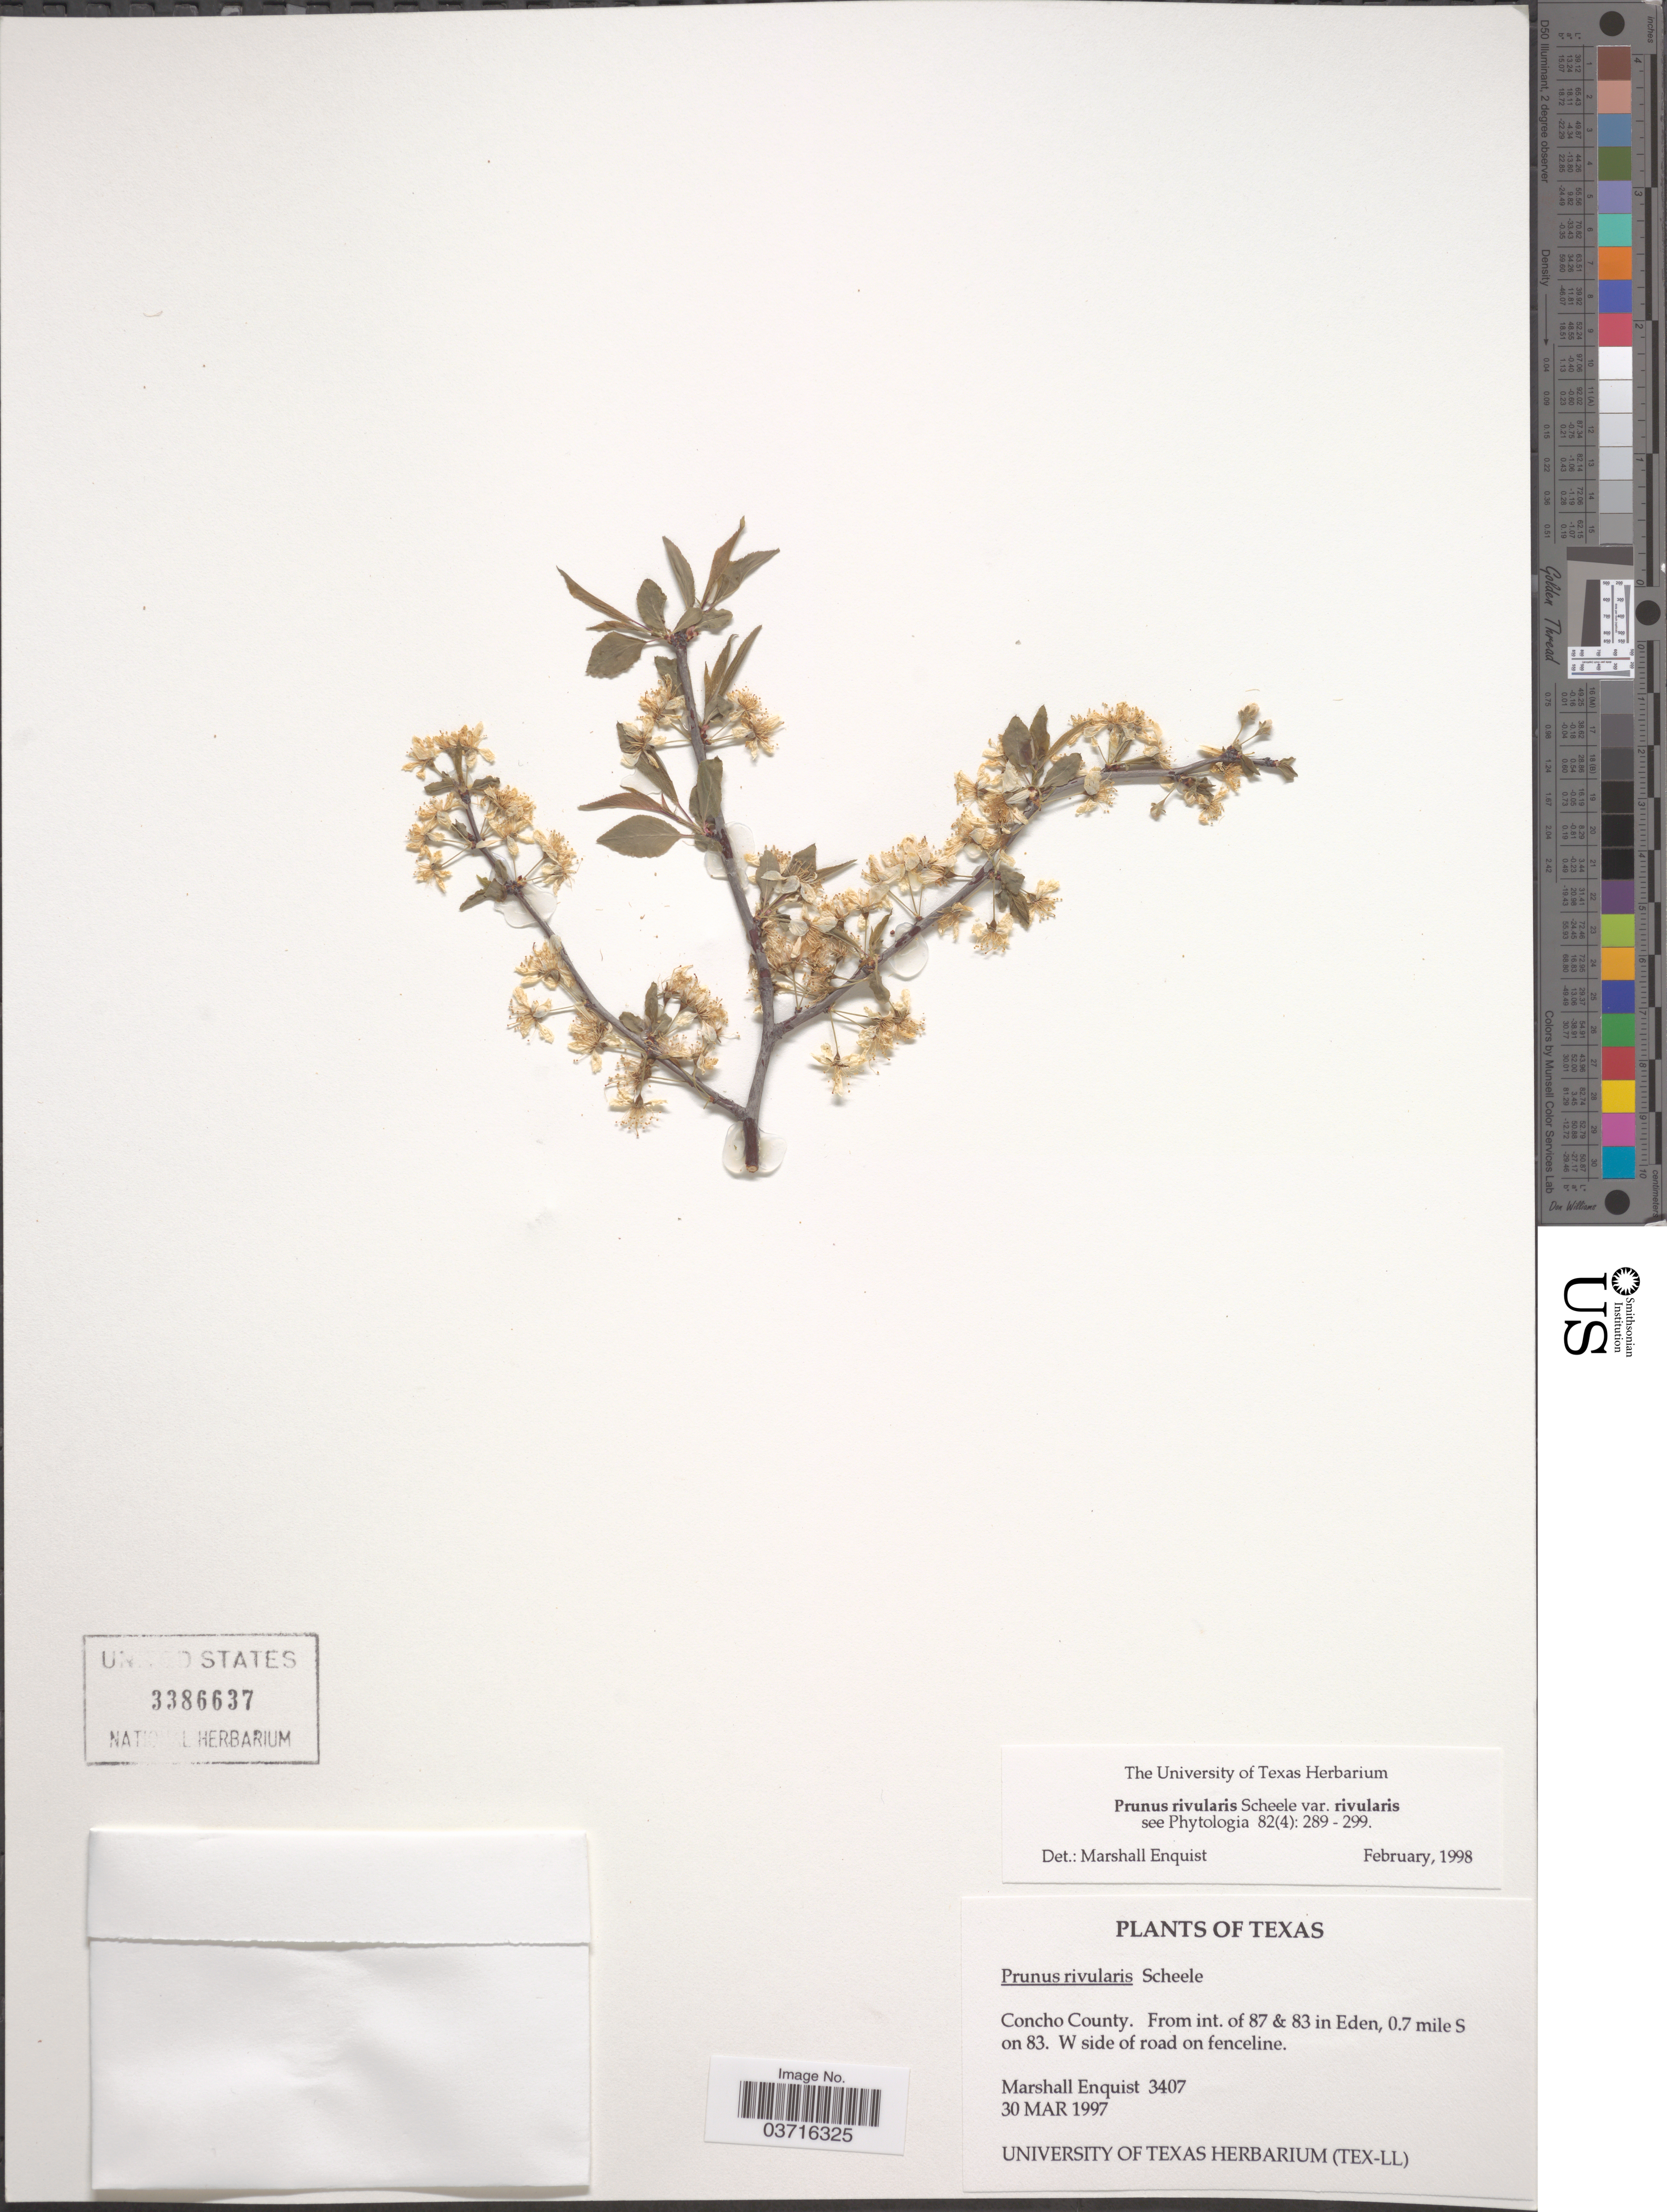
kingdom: Plantae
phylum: Tracheophyta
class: Magnoliopsida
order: Rosales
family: Rosaceae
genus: Prunus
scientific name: Prunus rivularis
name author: Scheele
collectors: M. Enquist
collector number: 3407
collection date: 1997-03-30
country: United States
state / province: Texas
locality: Concho County. From int. of 87 & 83 in Eden, 0.7 mile S on 83.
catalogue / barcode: US 3386637